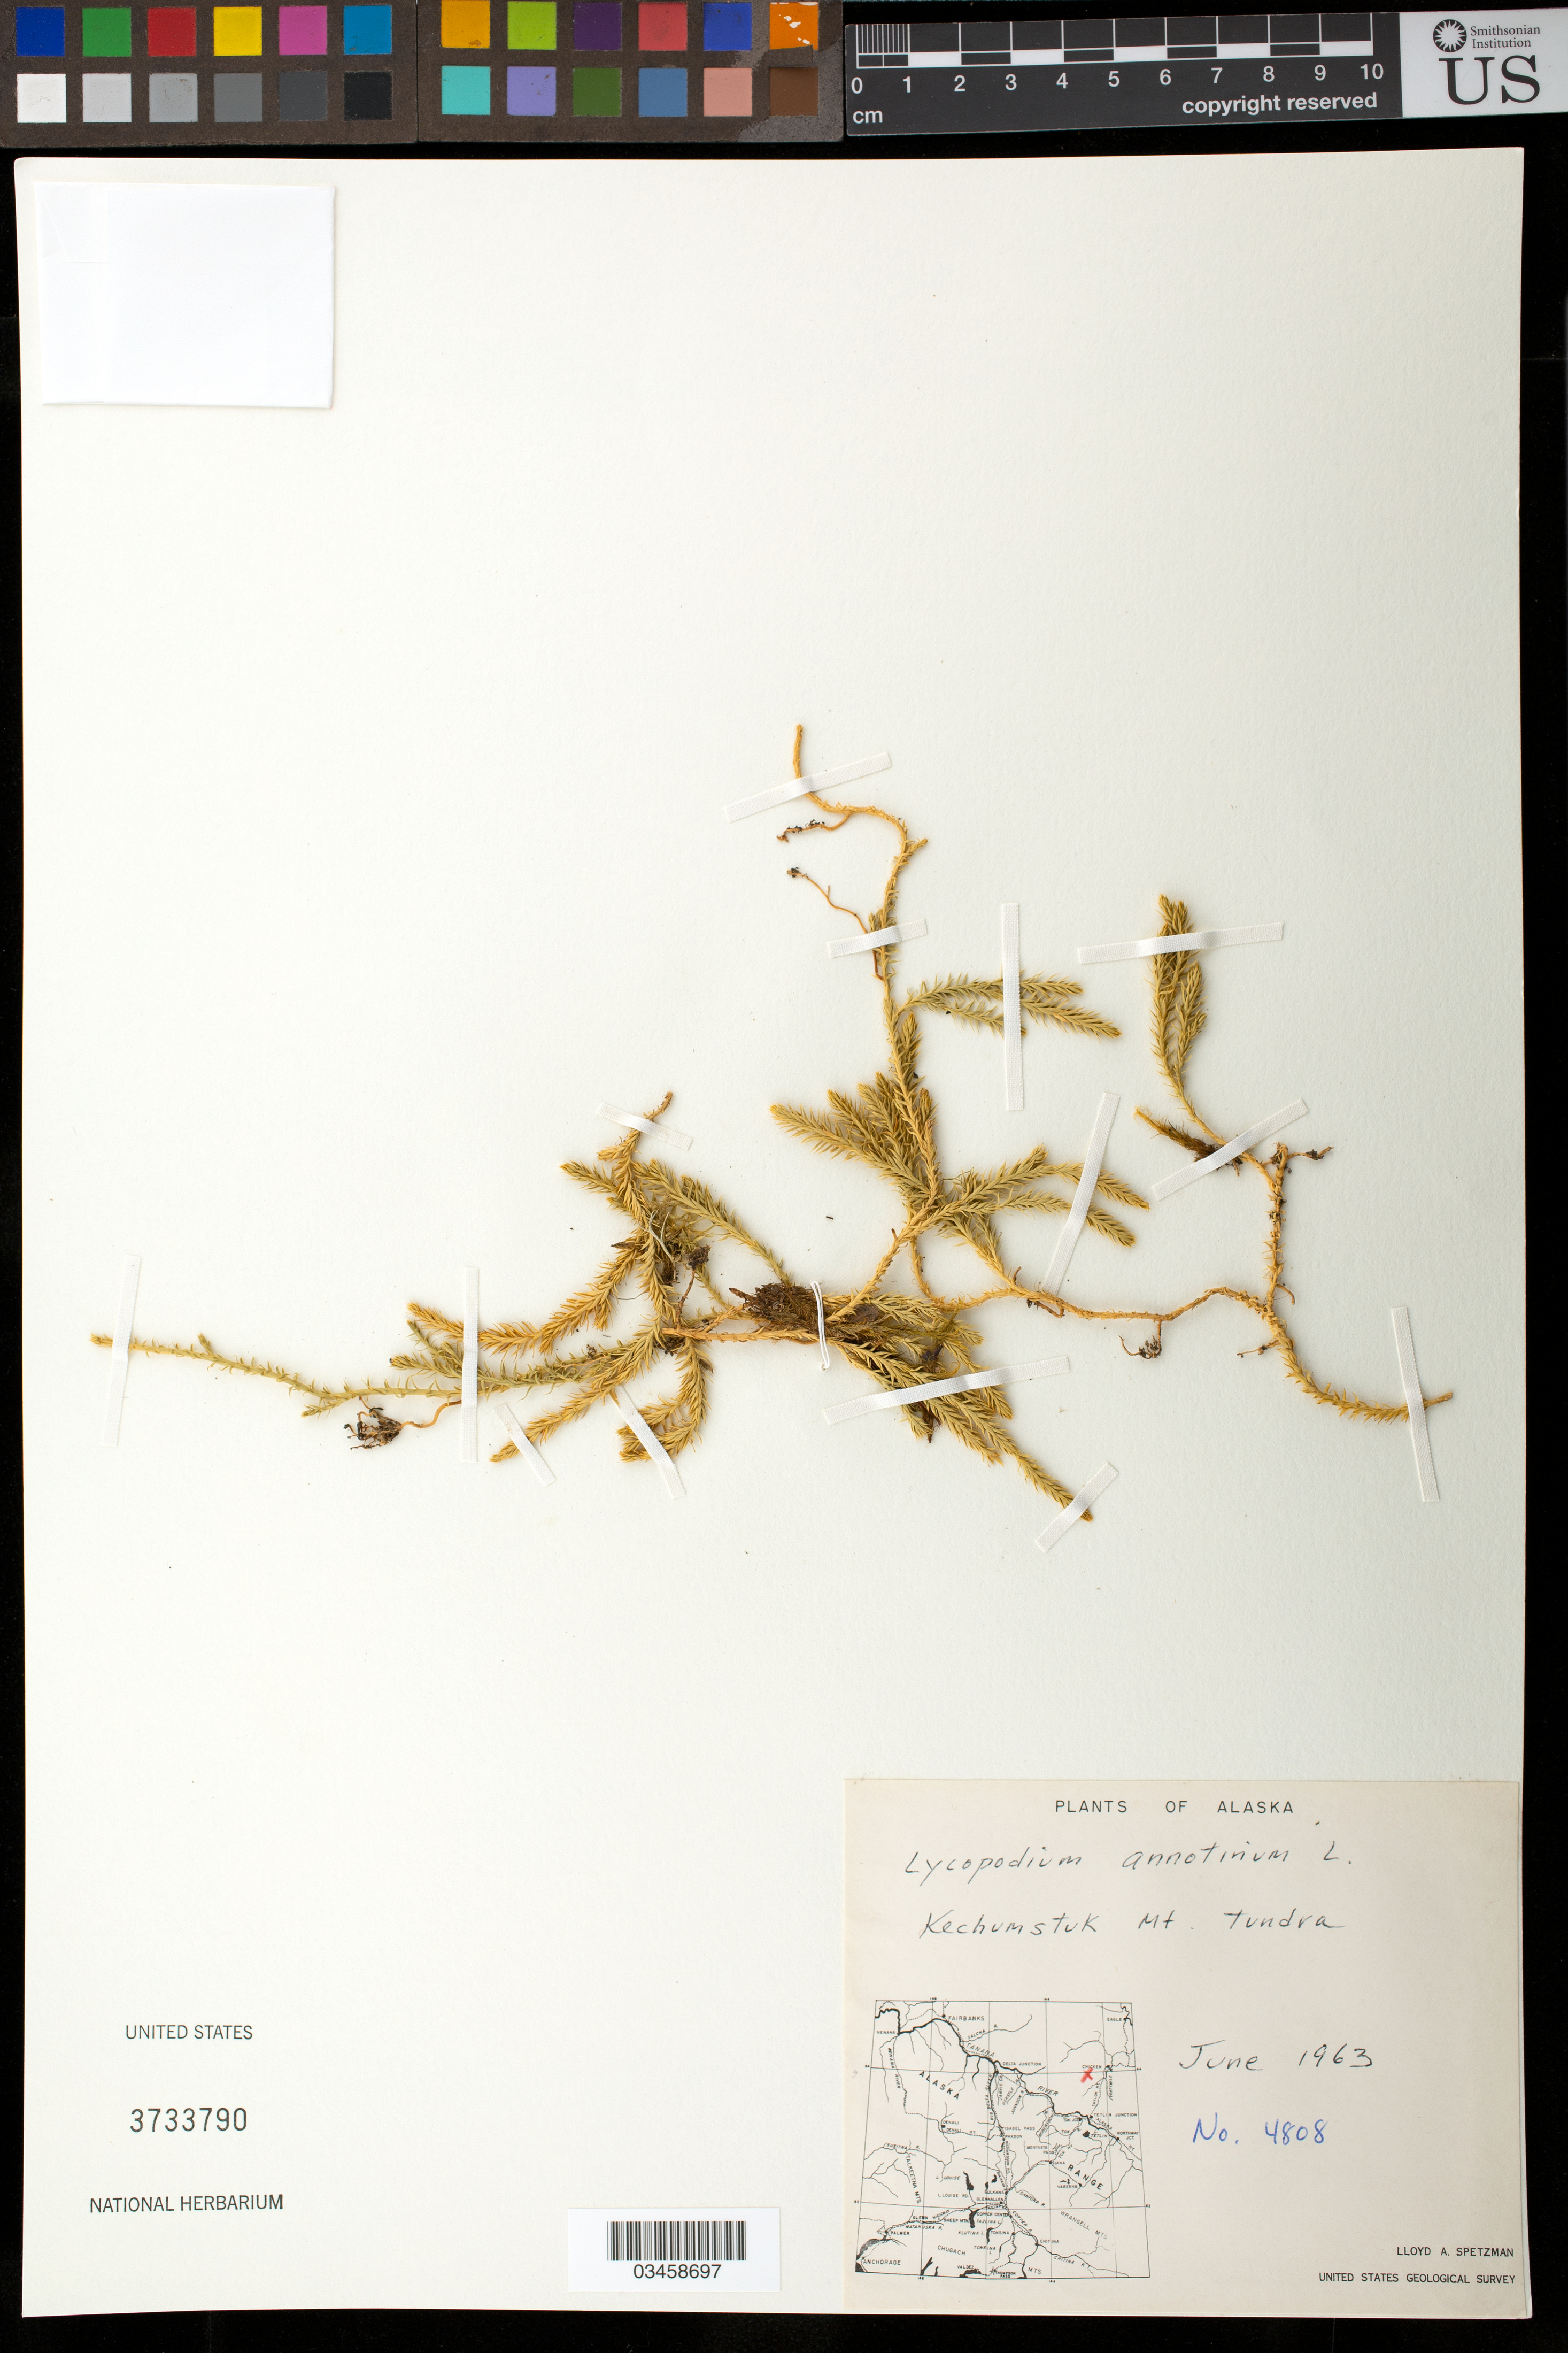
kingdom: Plantae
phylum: Tracheophyta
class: Lycopodiopsida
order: Lycopodiales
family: Lycopodiaceae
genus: Spinulum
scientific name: Spinulum annotinum subsp. annotinum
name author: (L.) A. Haines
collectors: L. Spetzman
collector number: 4808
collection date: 1963-06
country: United States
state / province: Alaska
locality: Kechumstuk Mt.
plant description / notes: OR # 231032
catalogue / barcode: US 3733790